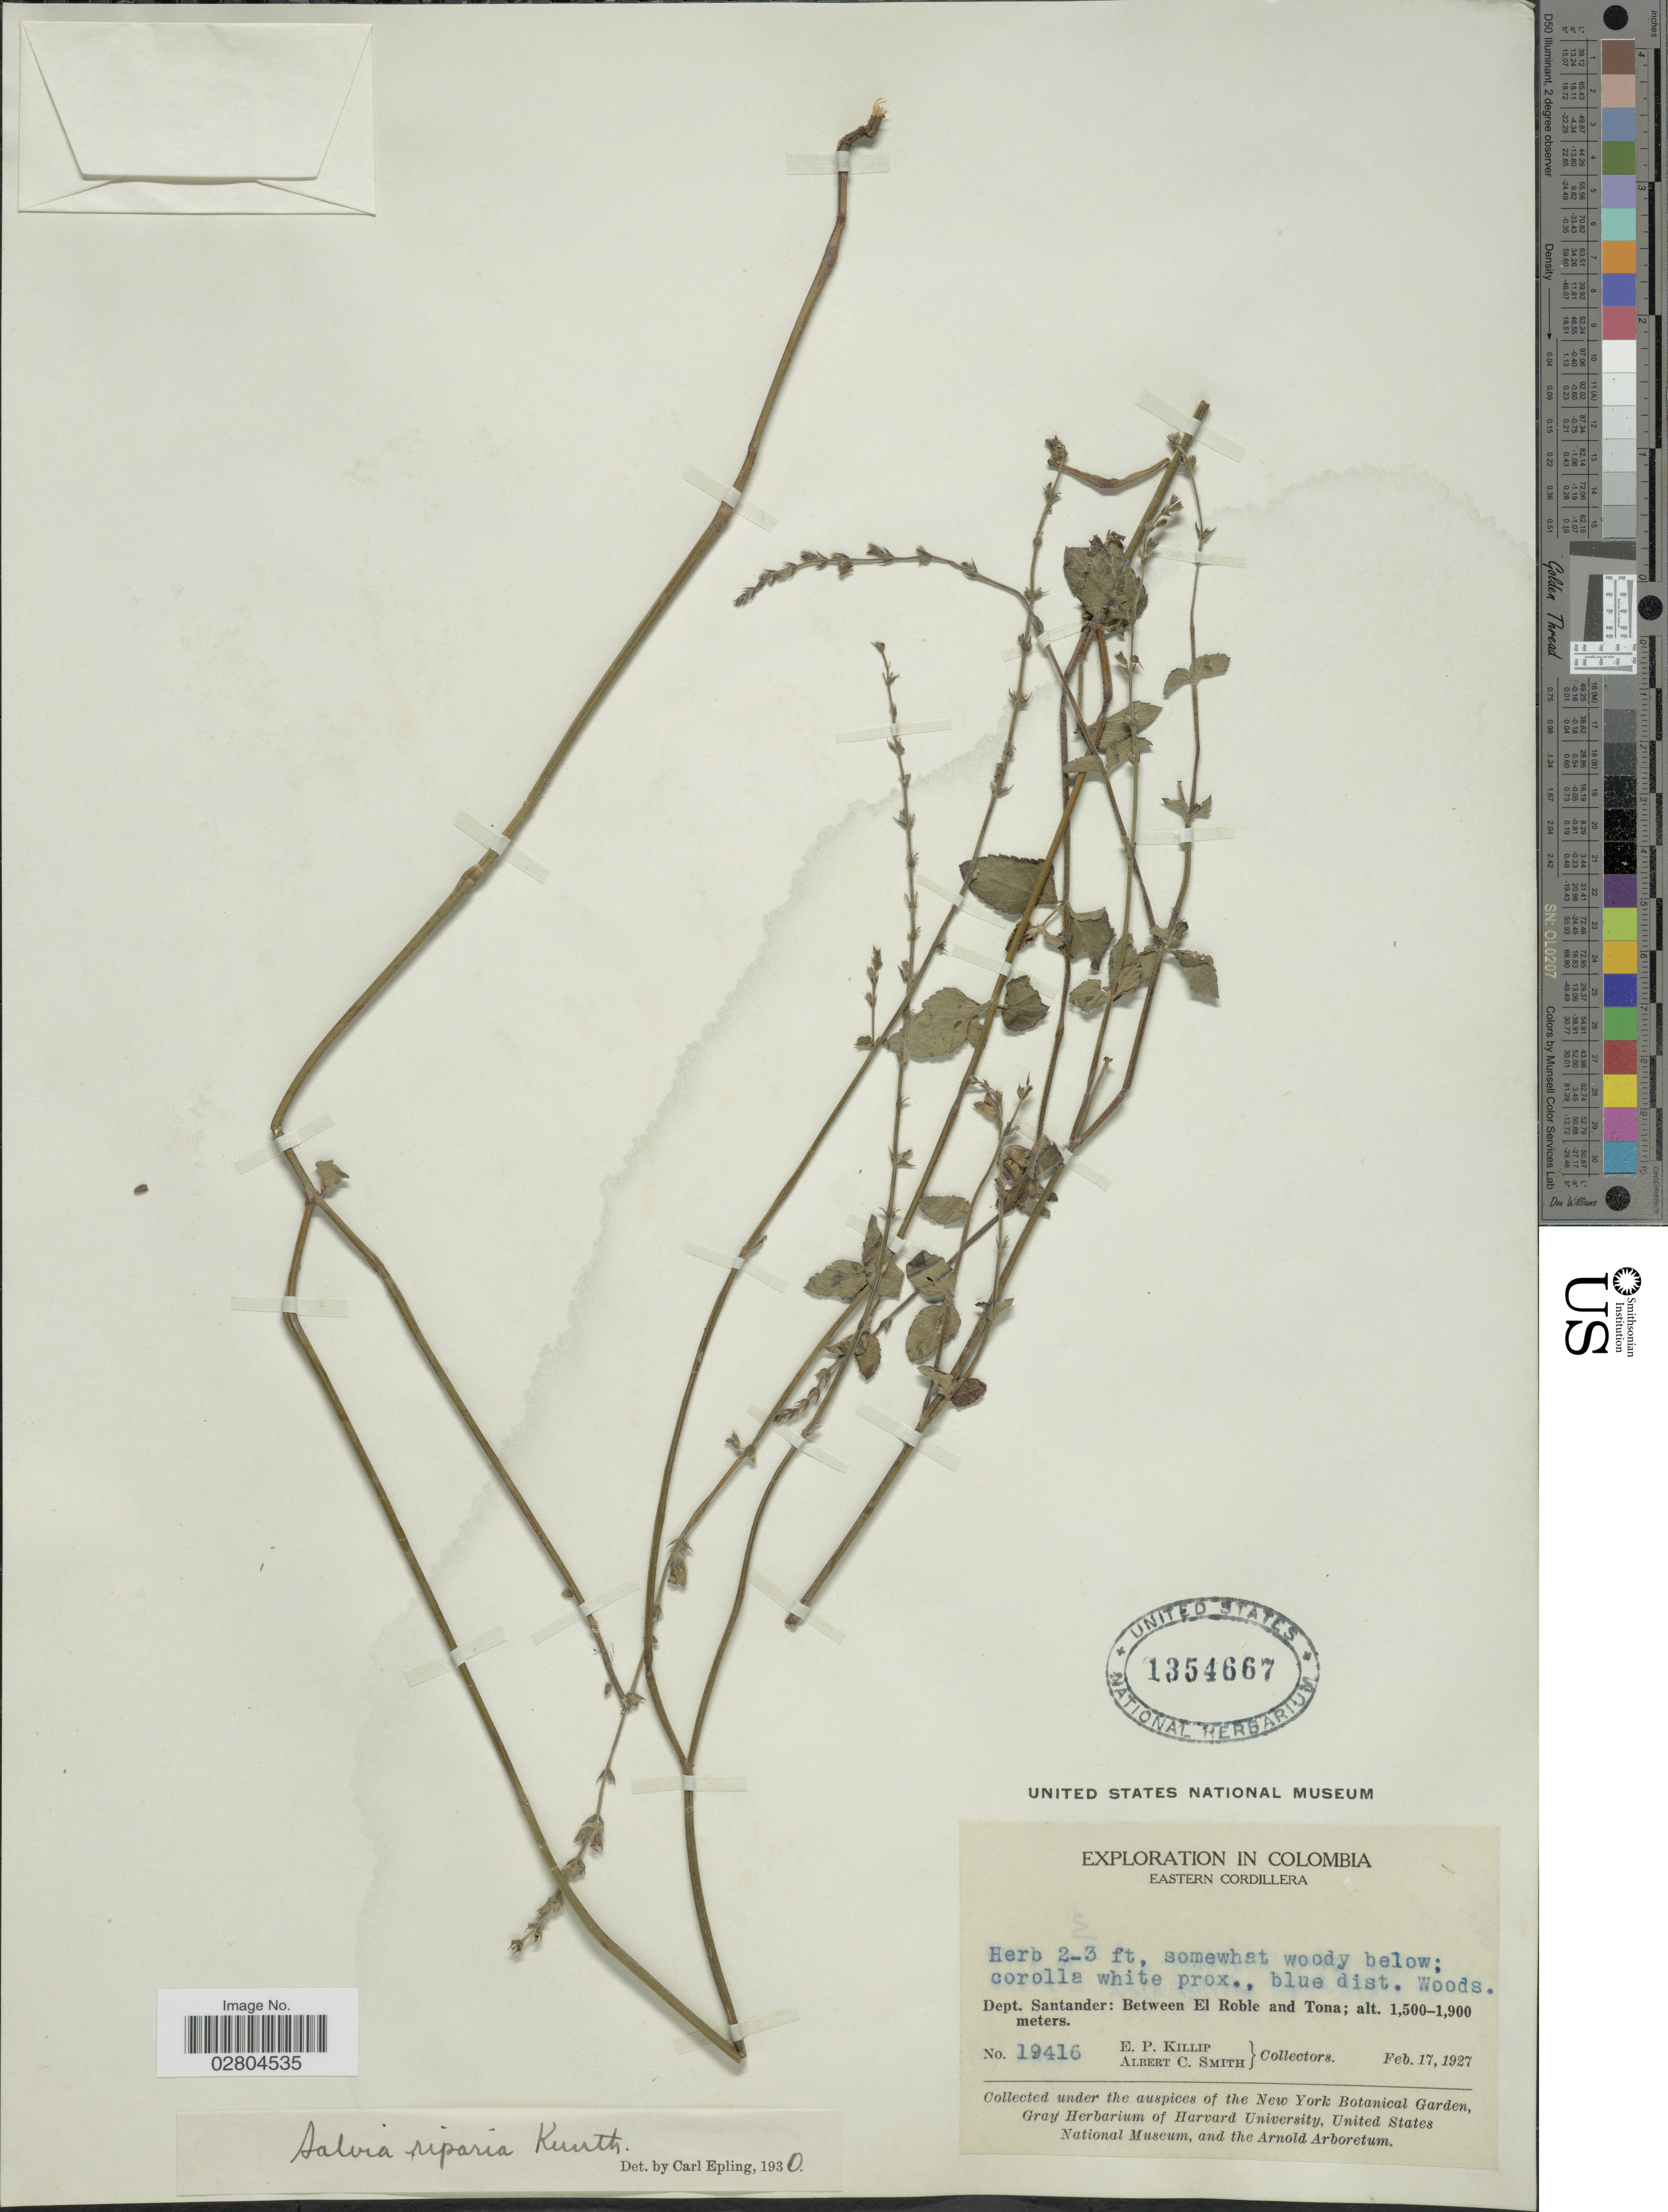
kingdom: Plantae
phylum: Tracheophyta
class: Magnoliopsida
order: Lamiales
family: Lamiaceae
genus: Salvia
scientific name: Salvia misella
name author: Kunth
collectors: E. P. Killip & A. C. Smith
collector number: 19416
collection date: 1927-02-17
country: Colombia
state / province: Santander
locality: Eastern Cordillera. Dept. Santander: Between El Roble and Tona.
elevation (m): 1500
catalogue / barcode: US 1354667